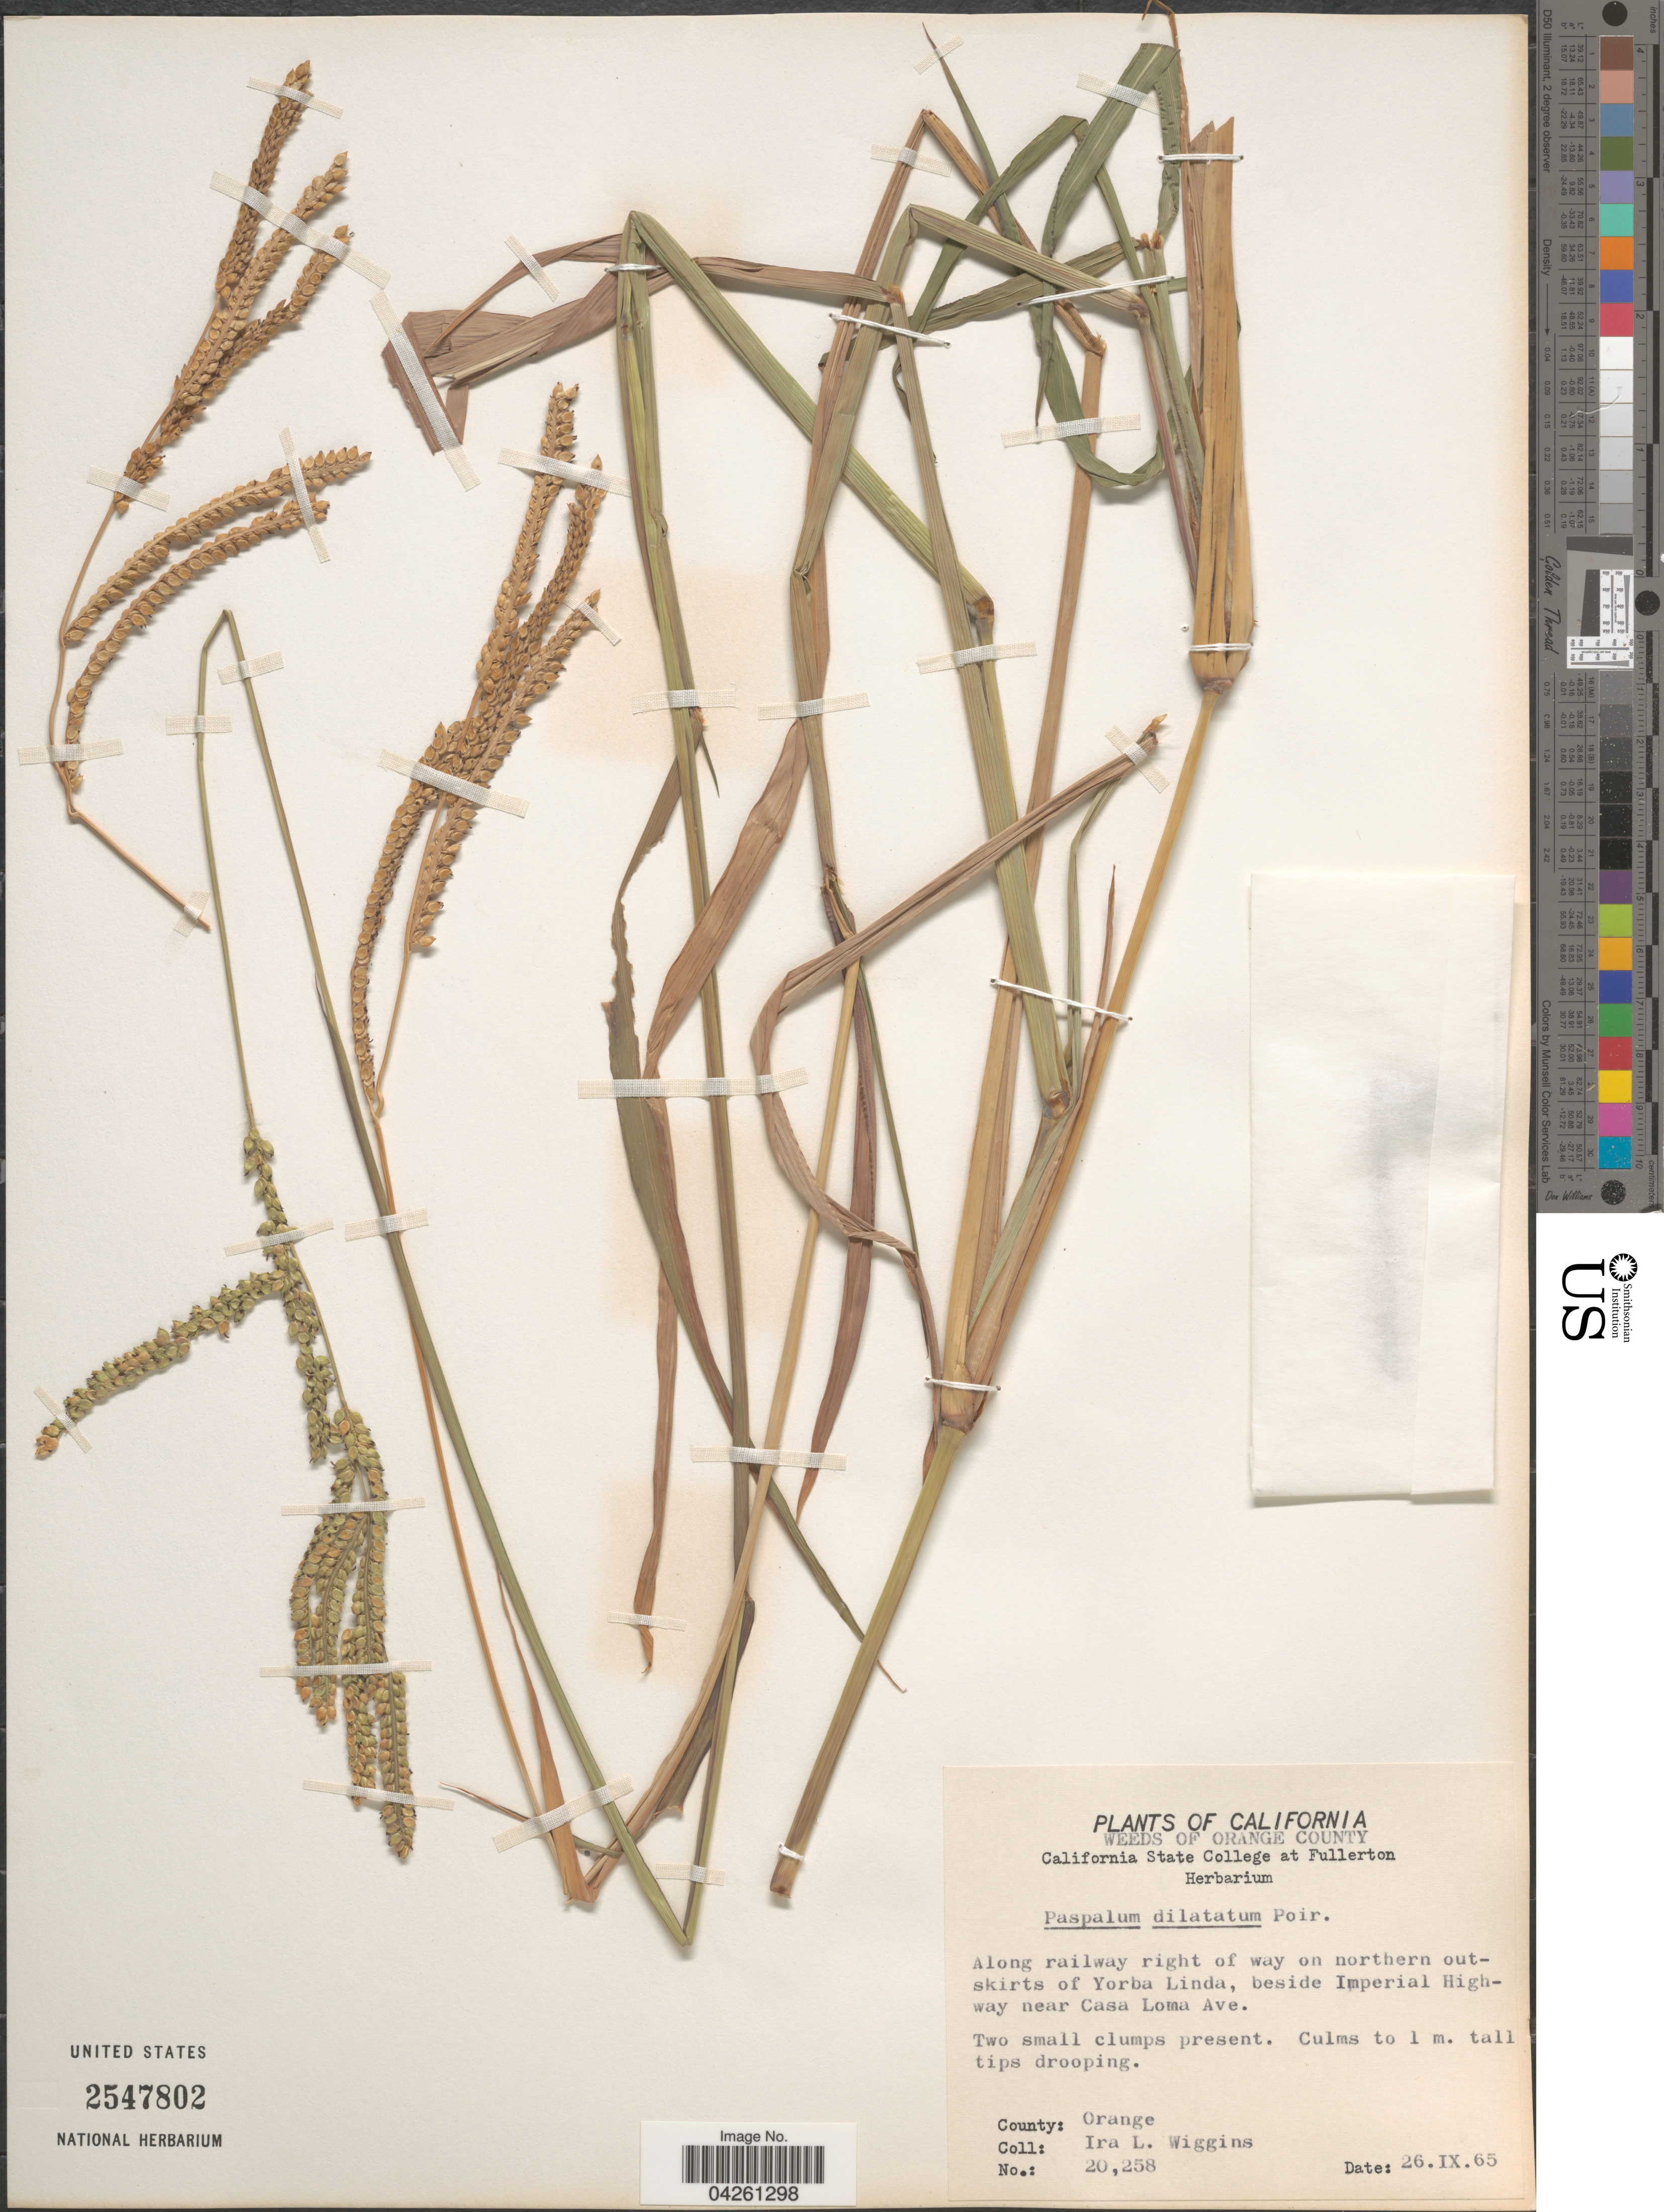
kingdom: Plantae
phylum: Tracheophyta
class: Liliopsida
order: Poales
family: Poaceae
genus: Paspalum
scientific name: Paspalum dilatatum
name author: Poir.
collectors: I. L. Wiggins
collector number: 20258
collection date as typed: Transcribed d/m/y: 26/9/65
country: United States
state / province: California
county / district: Orange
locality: Orange County. Along railway right of way on northern outskirts of Yorba Linda, beside Imperial Highway near Casa Loma Ave. County: Orange.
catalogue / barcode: US 2547802